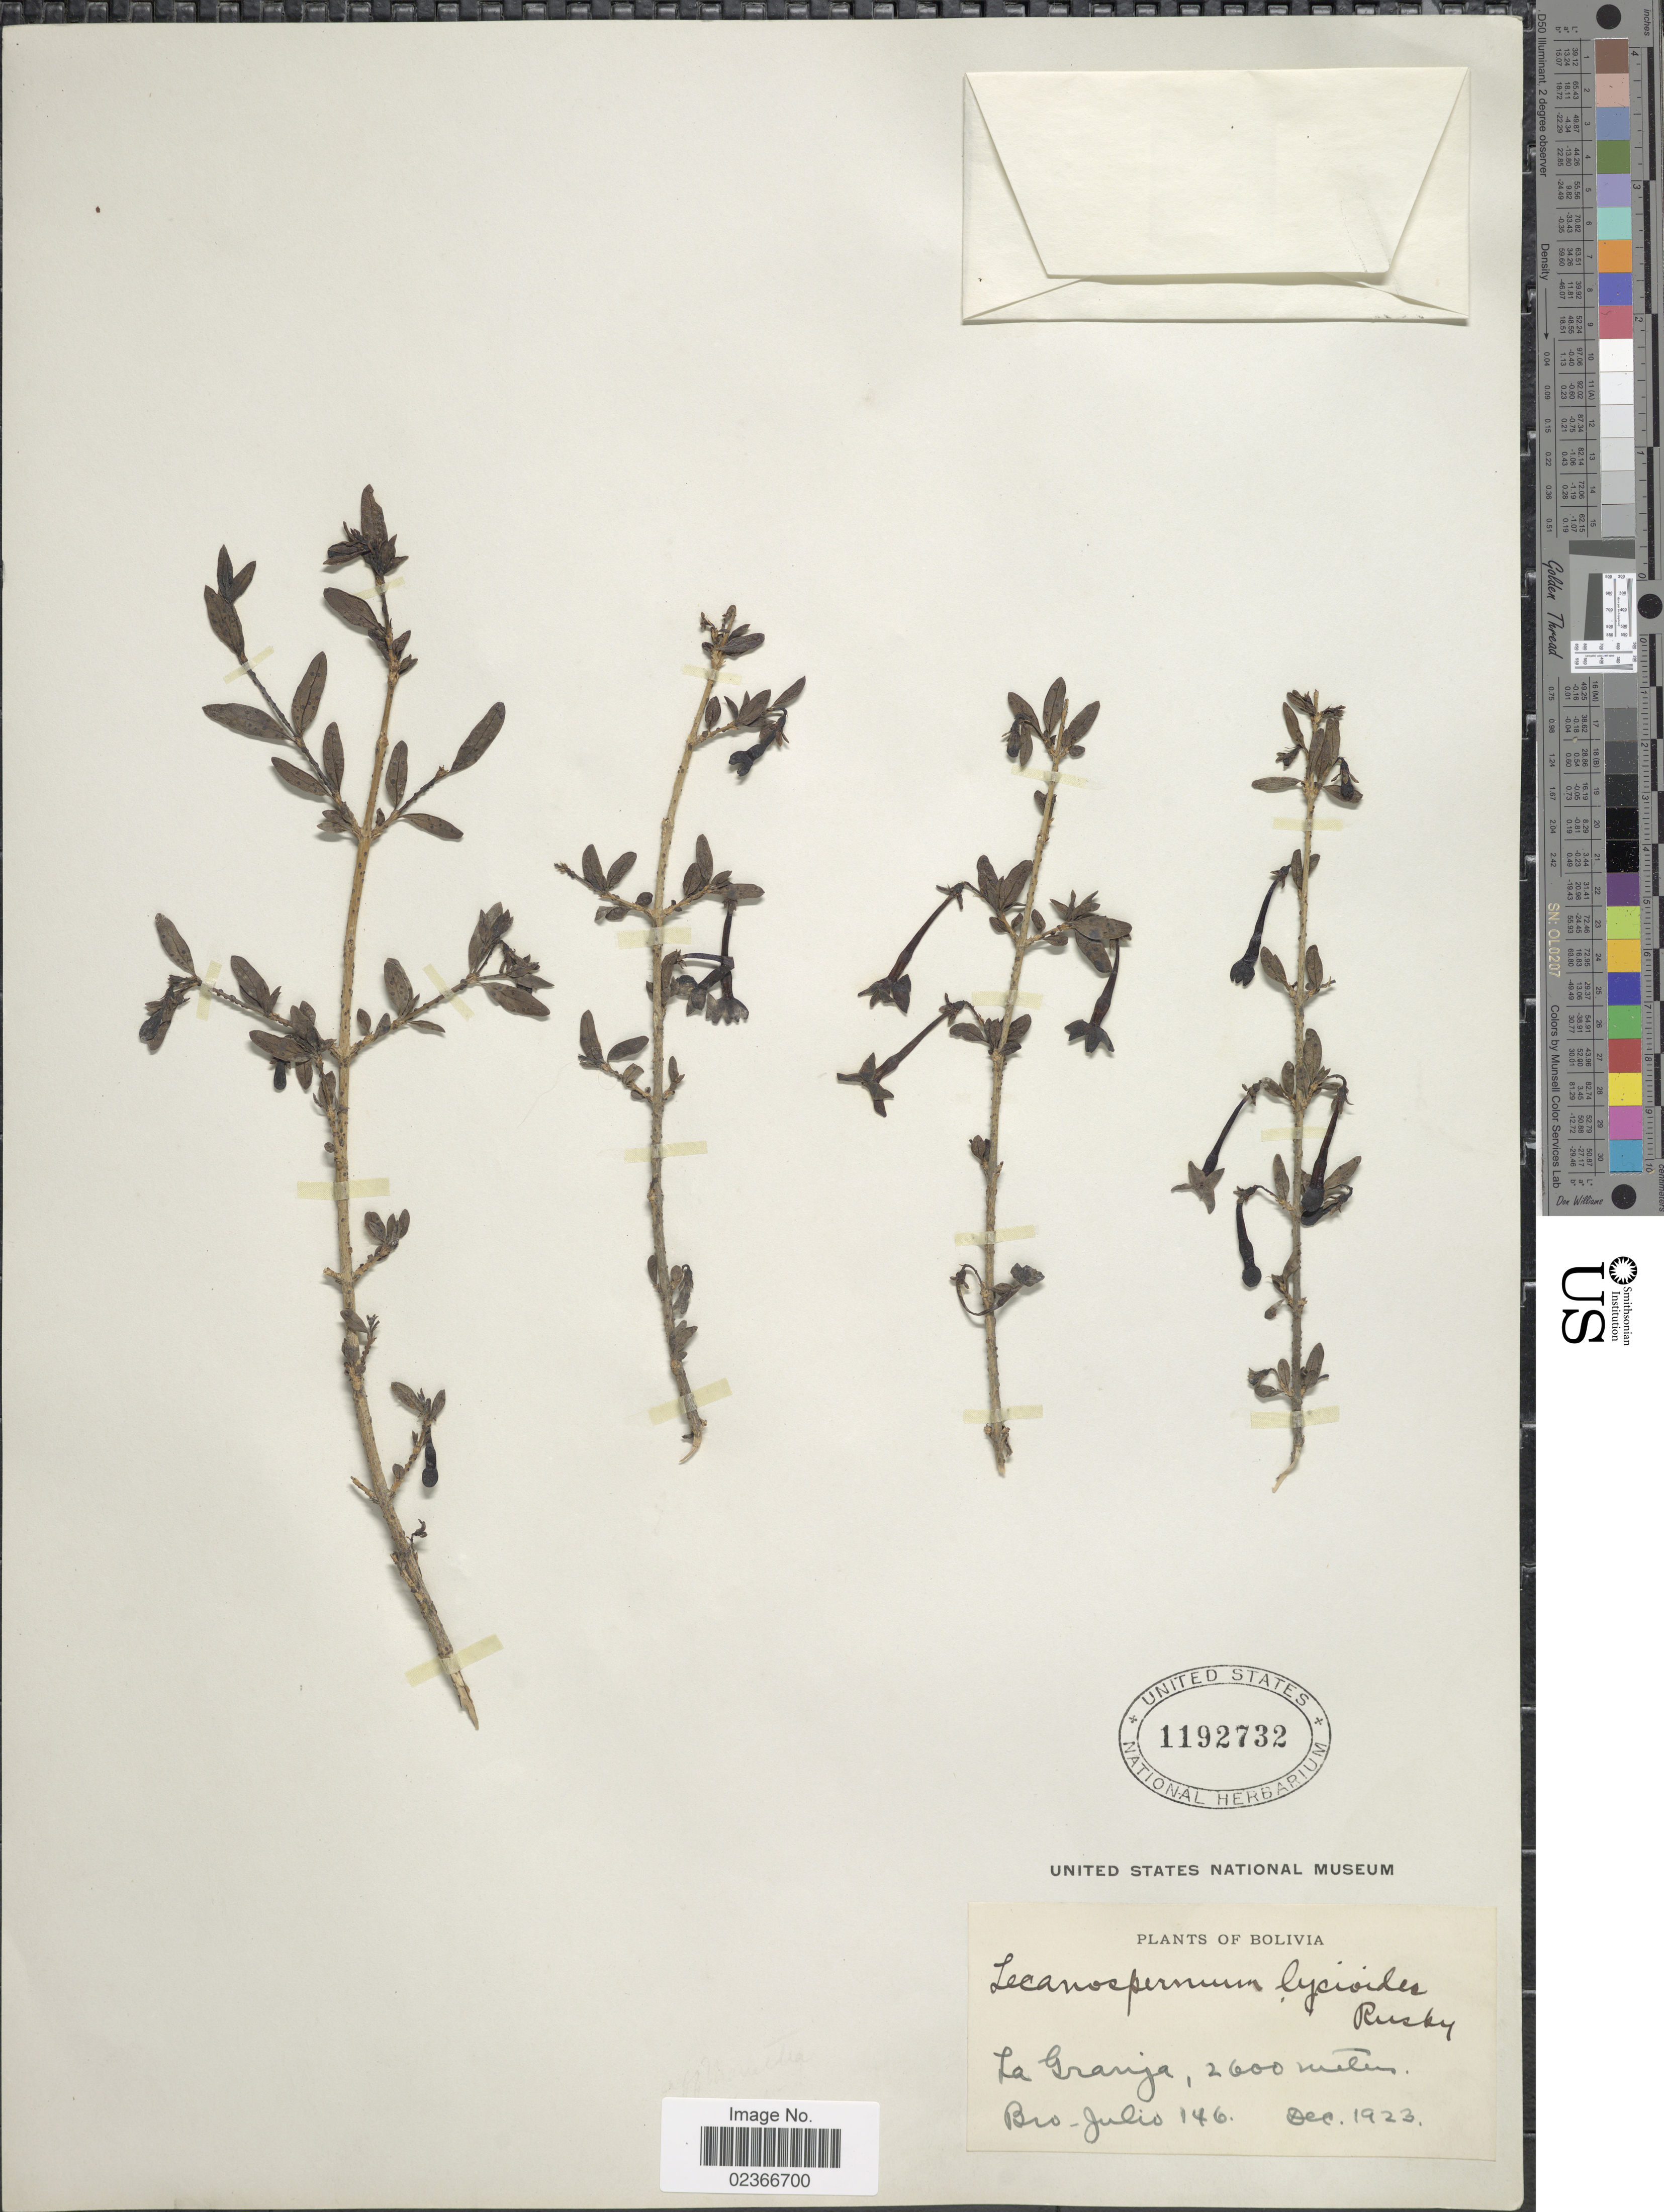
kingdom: Plantae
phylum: Tracheophyta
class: Magnoliopsida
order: Gentianales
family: Rubiaceae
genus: Heterophyllaea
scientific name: Heterophyllaea lycioides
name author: (Rusby) Sandwith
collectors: Bro. Julio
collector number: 146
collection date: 1923-12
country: Bolivia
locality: La Granja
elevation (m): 2600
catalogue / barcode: US 1192732